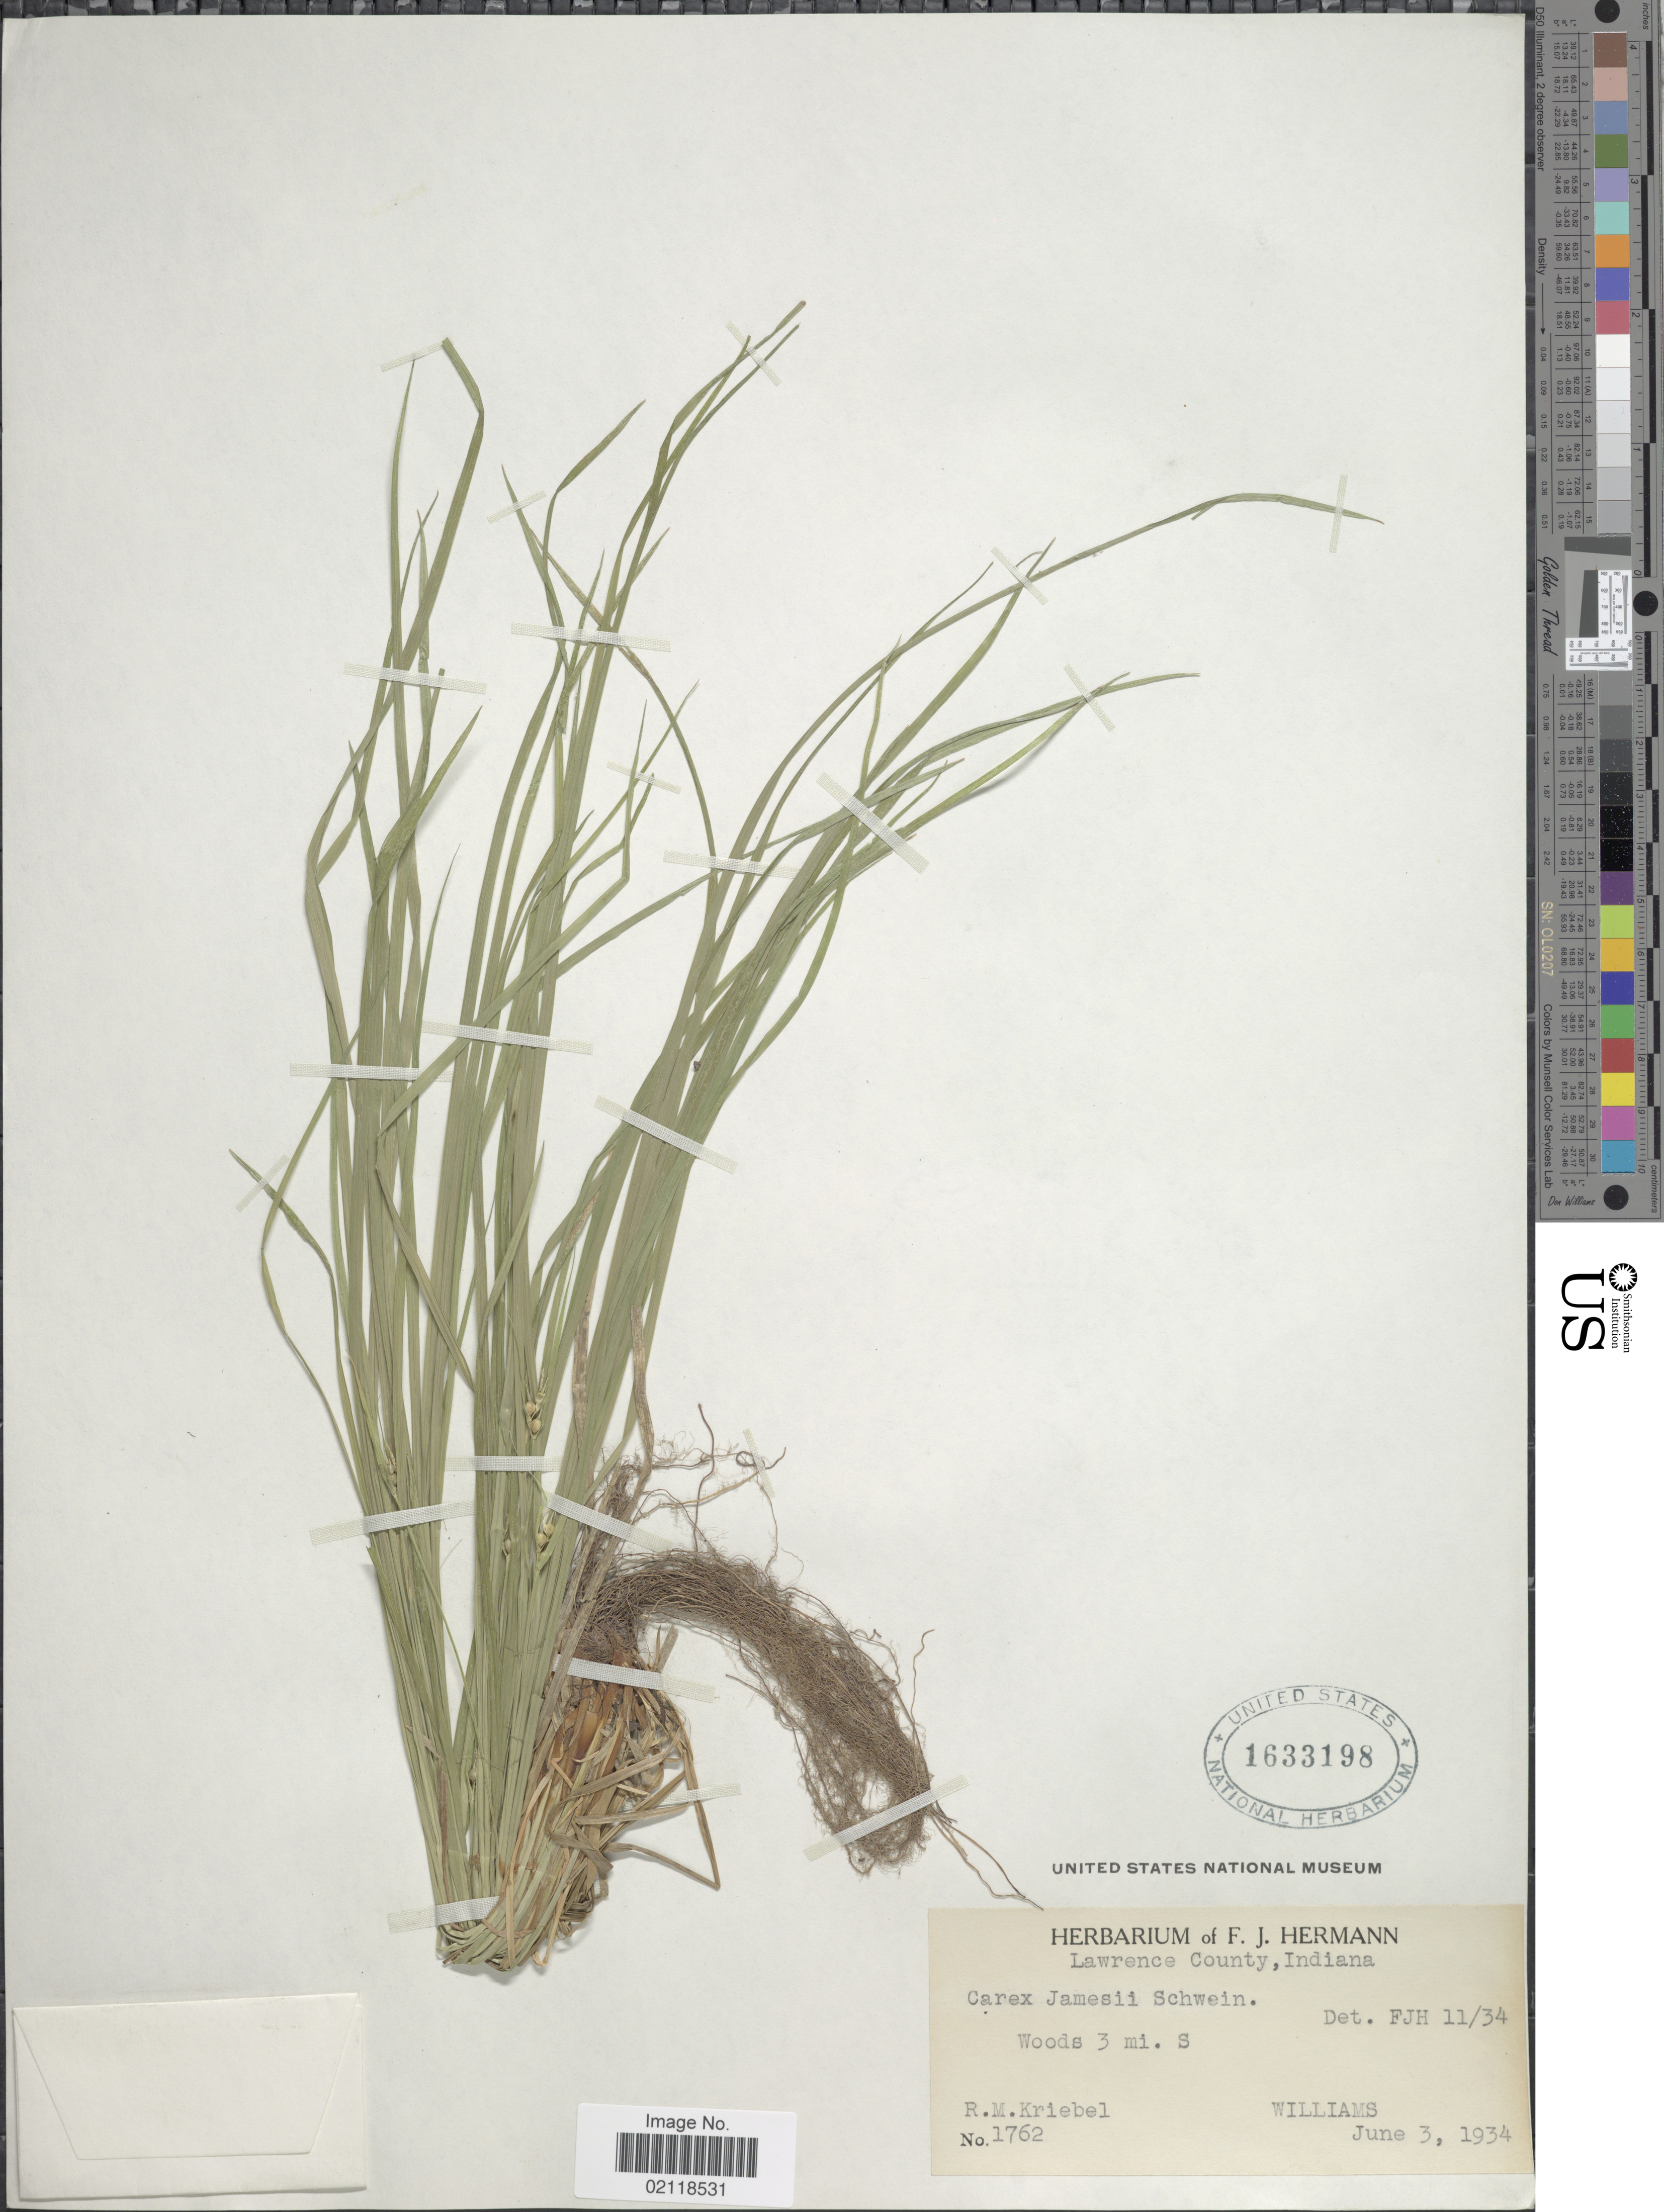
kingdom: Plantae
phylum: Tracheophyta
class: Liliopsida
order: Poales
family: Cyperaceae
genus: Carex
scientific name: Carex jamesii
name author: Schwein.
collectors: R. M. Kriebel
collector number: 1762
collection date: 1934-06-03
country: United States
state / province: Indiana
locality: Lawrence County, woods 3 mi. S. Williams.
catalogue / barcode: US 1633198